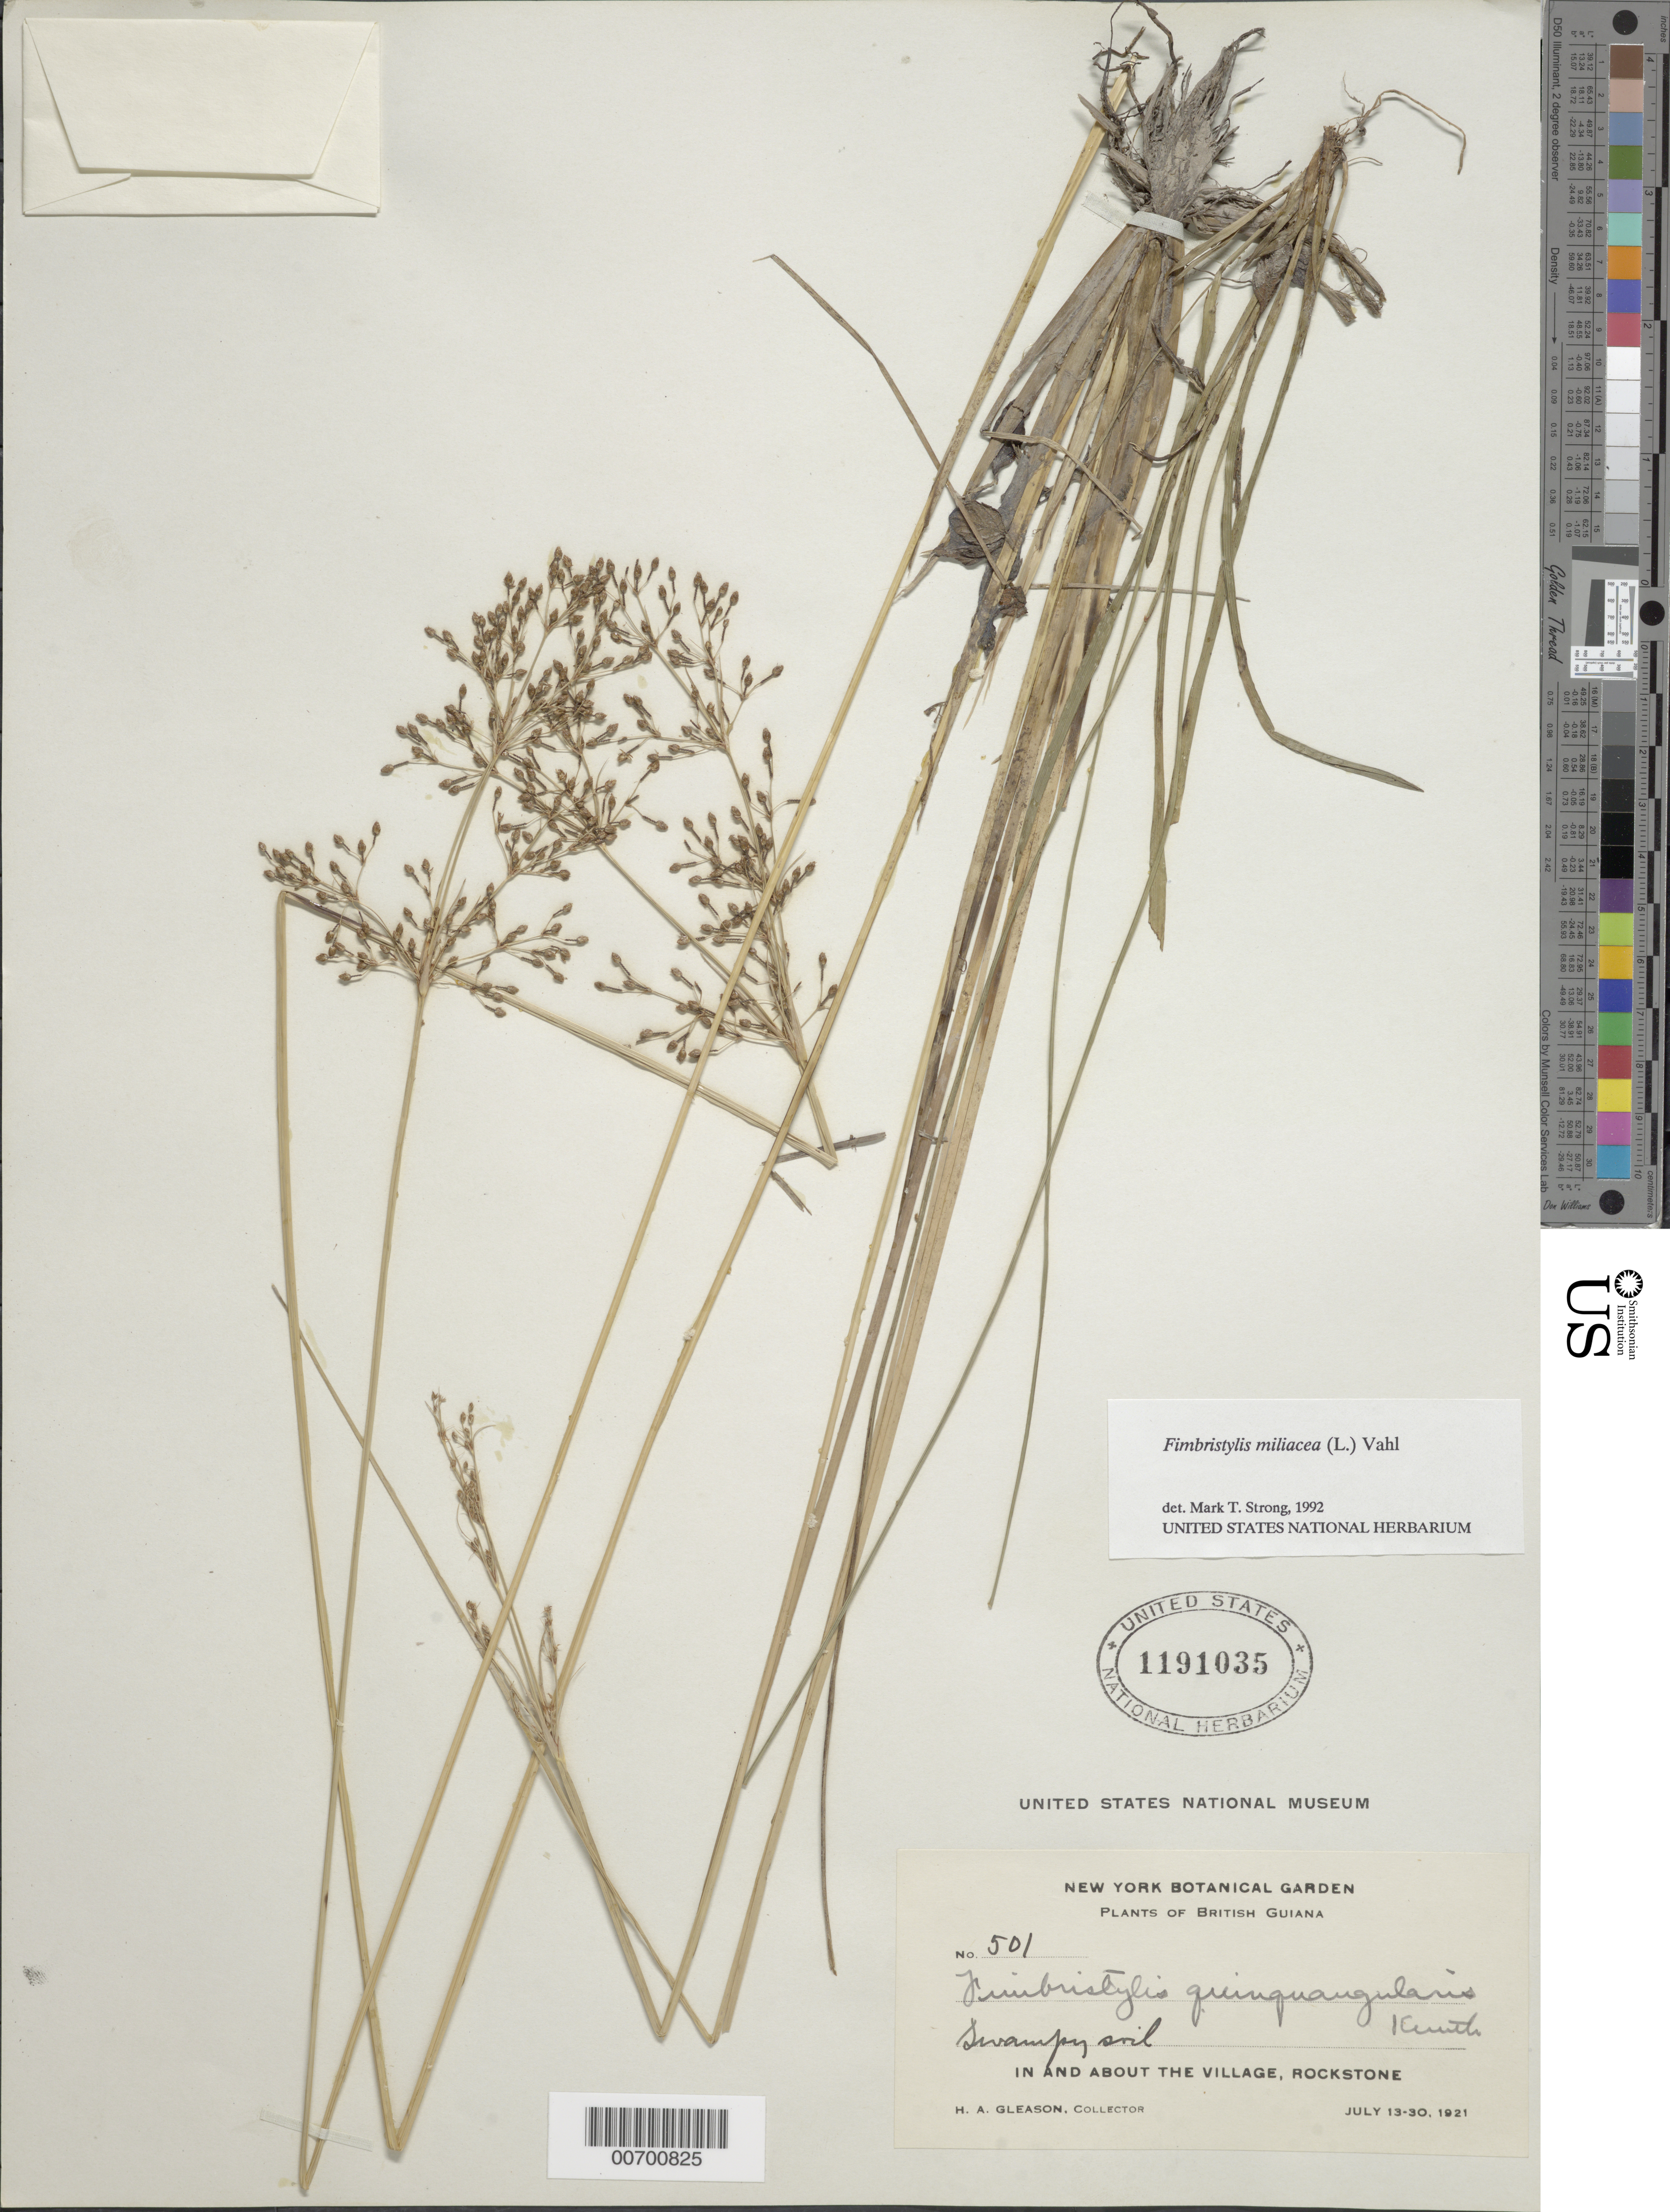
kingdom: Plantae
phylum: Tracheophyta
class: Liliopsida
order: Poales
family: Cyperaceae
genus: Fimbristylis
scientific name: Fimbristylis littoralis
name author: Gaudich.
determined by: Strong, M. T., (US), Smithsonian Institution - National Museum of Natural History (UNITED STATES)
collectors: H. A. Gleason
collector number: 501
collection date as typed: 13-Jul-21 to 30-Jul-21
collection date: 1921-07-13/1921-07-30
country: Guyana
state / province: U. Demerara-Berbice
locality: Rockstone, in and about the village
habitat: Swampy soil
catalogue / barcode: US 1191035